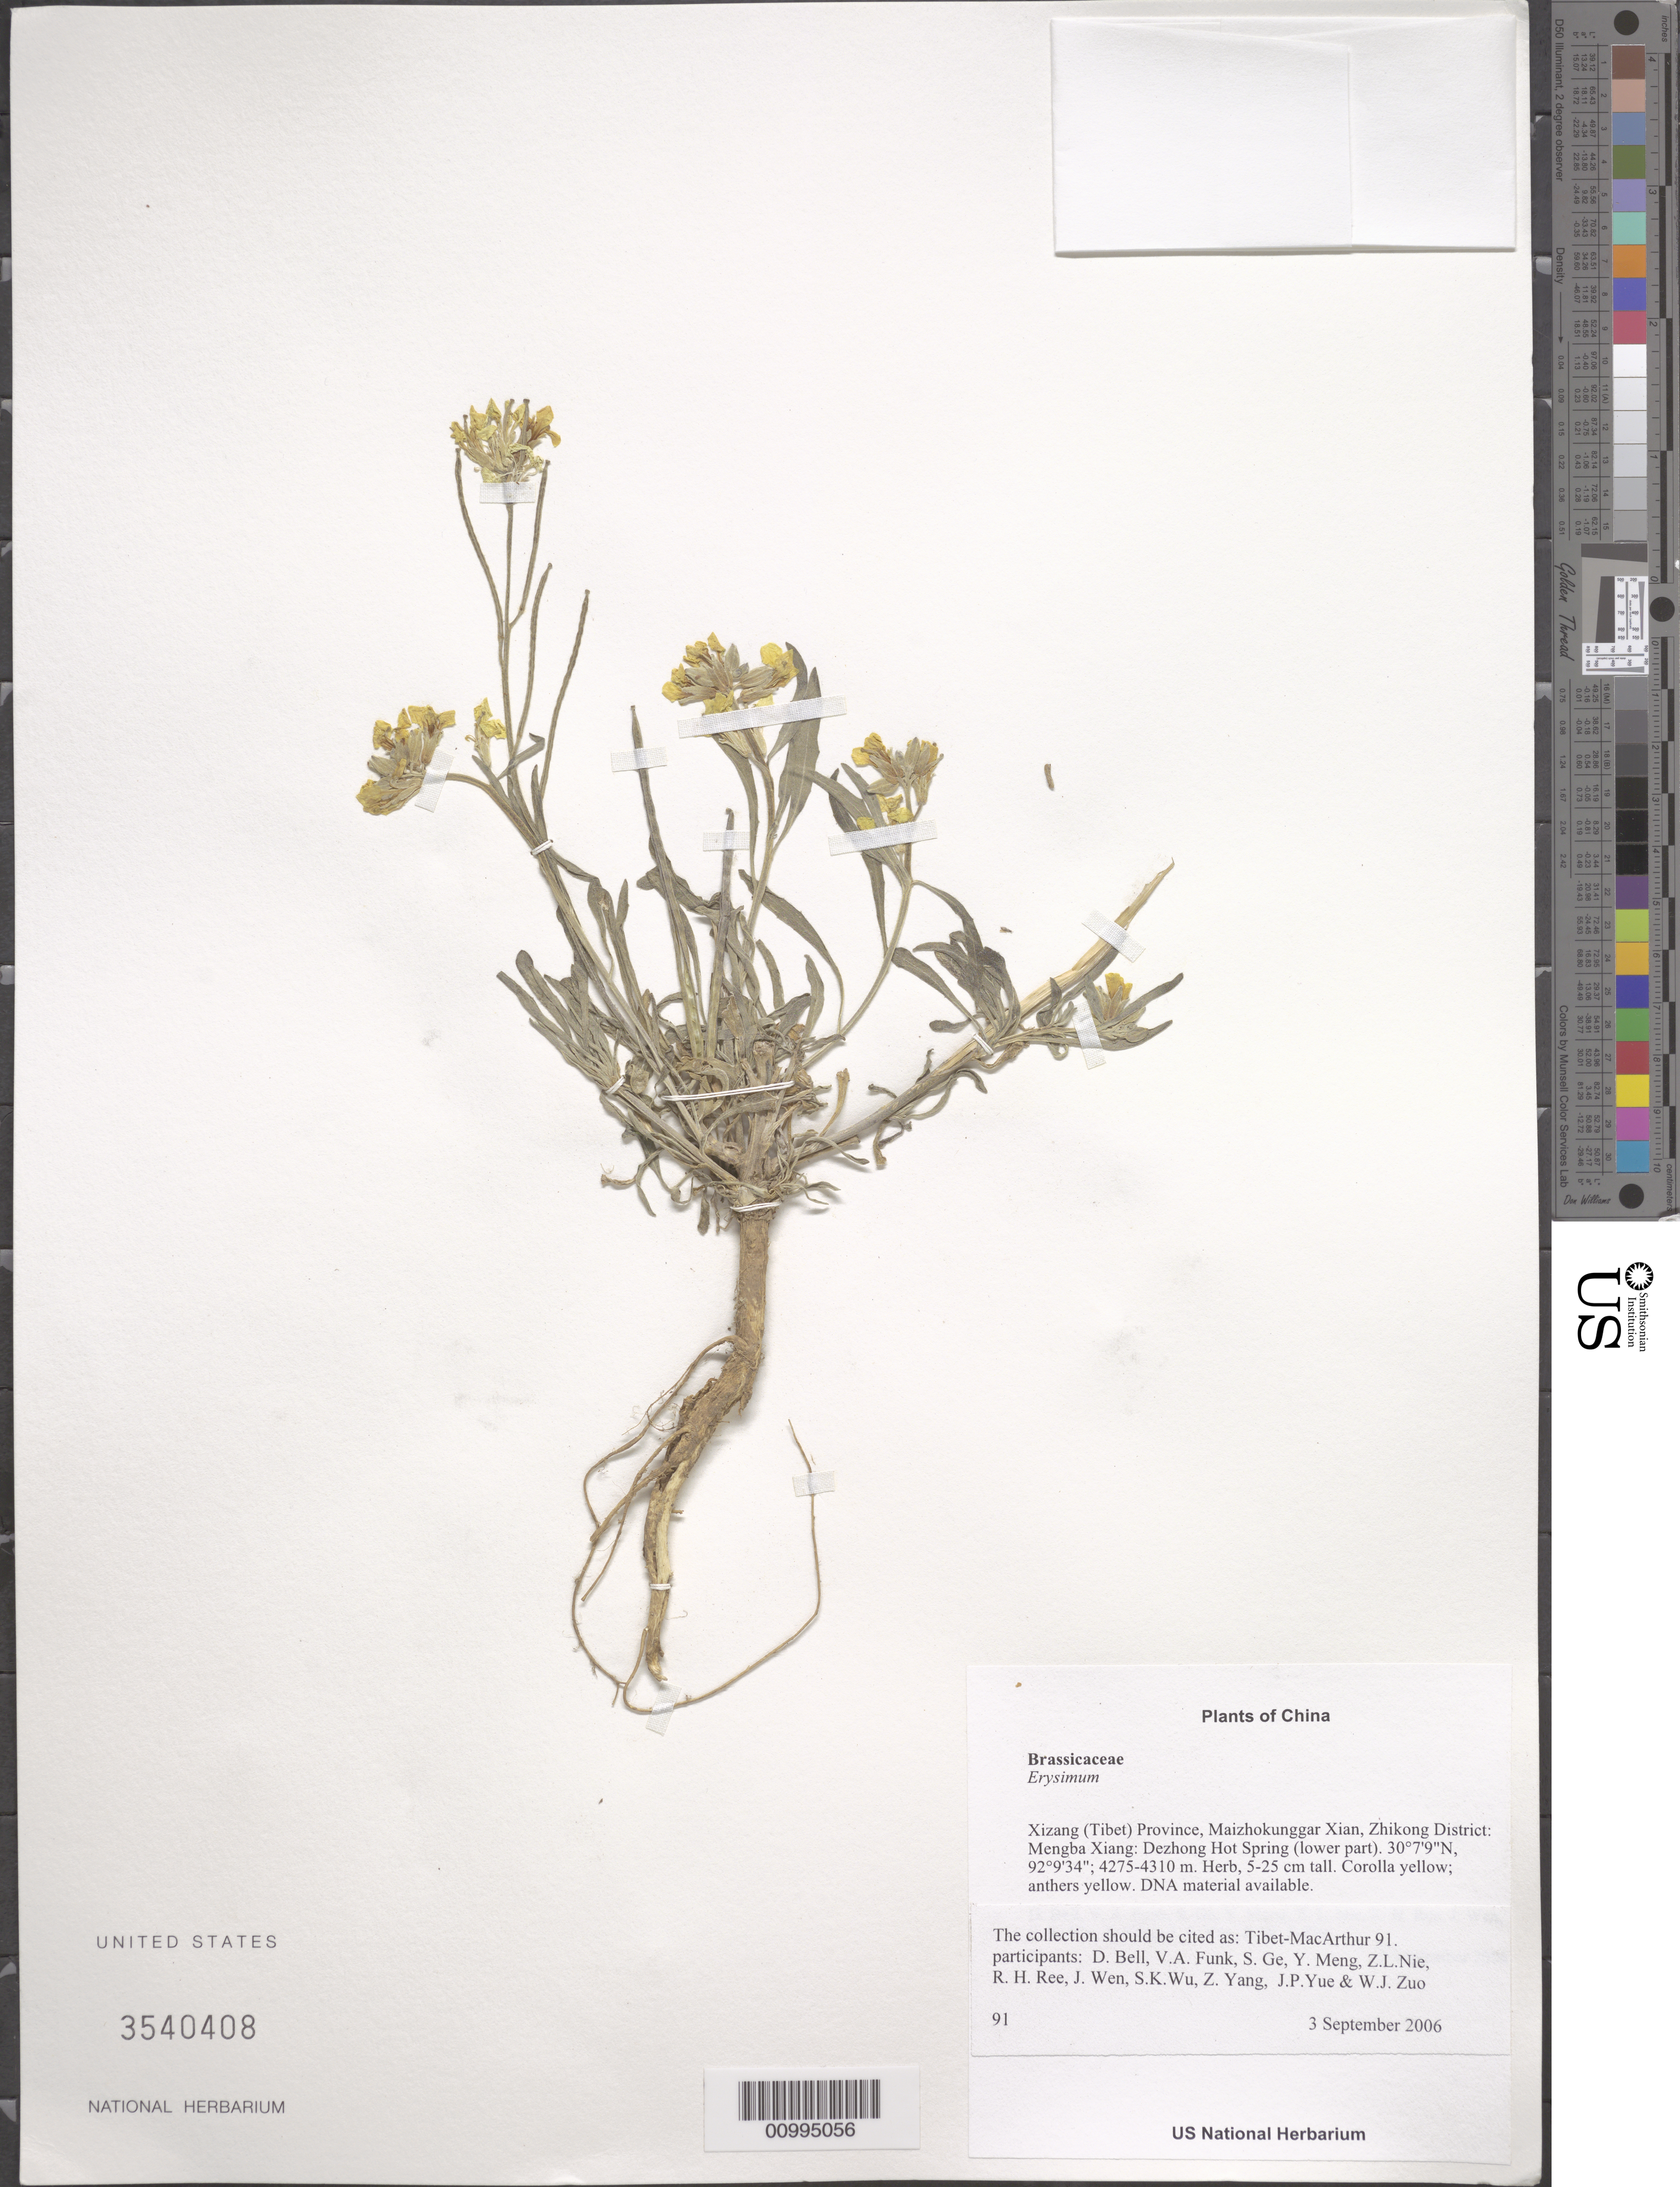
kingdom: Plantae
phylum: Tracheophyta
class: Magnoliopsida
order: Brassicales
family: Brassicaceae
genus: Erysimum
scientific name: Erysimum sp.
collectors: Tibet-MacArthur, D. A. Bell, V. Funk, S. Ge, Y. Meng, Z. Nie, R. Ree, J. Wen, S. K. Wu, Z. Yang, J. Yue & W. Zuo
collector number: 91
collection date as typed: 03 Sep 2006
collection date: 2006-09-03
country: China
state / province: Xizang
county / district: Maizhokunggar Xian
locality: Zhikong District: Mengba Xiang:Dezhong Hot Spring (lower part).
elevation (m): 4275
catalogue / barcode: US 3540408